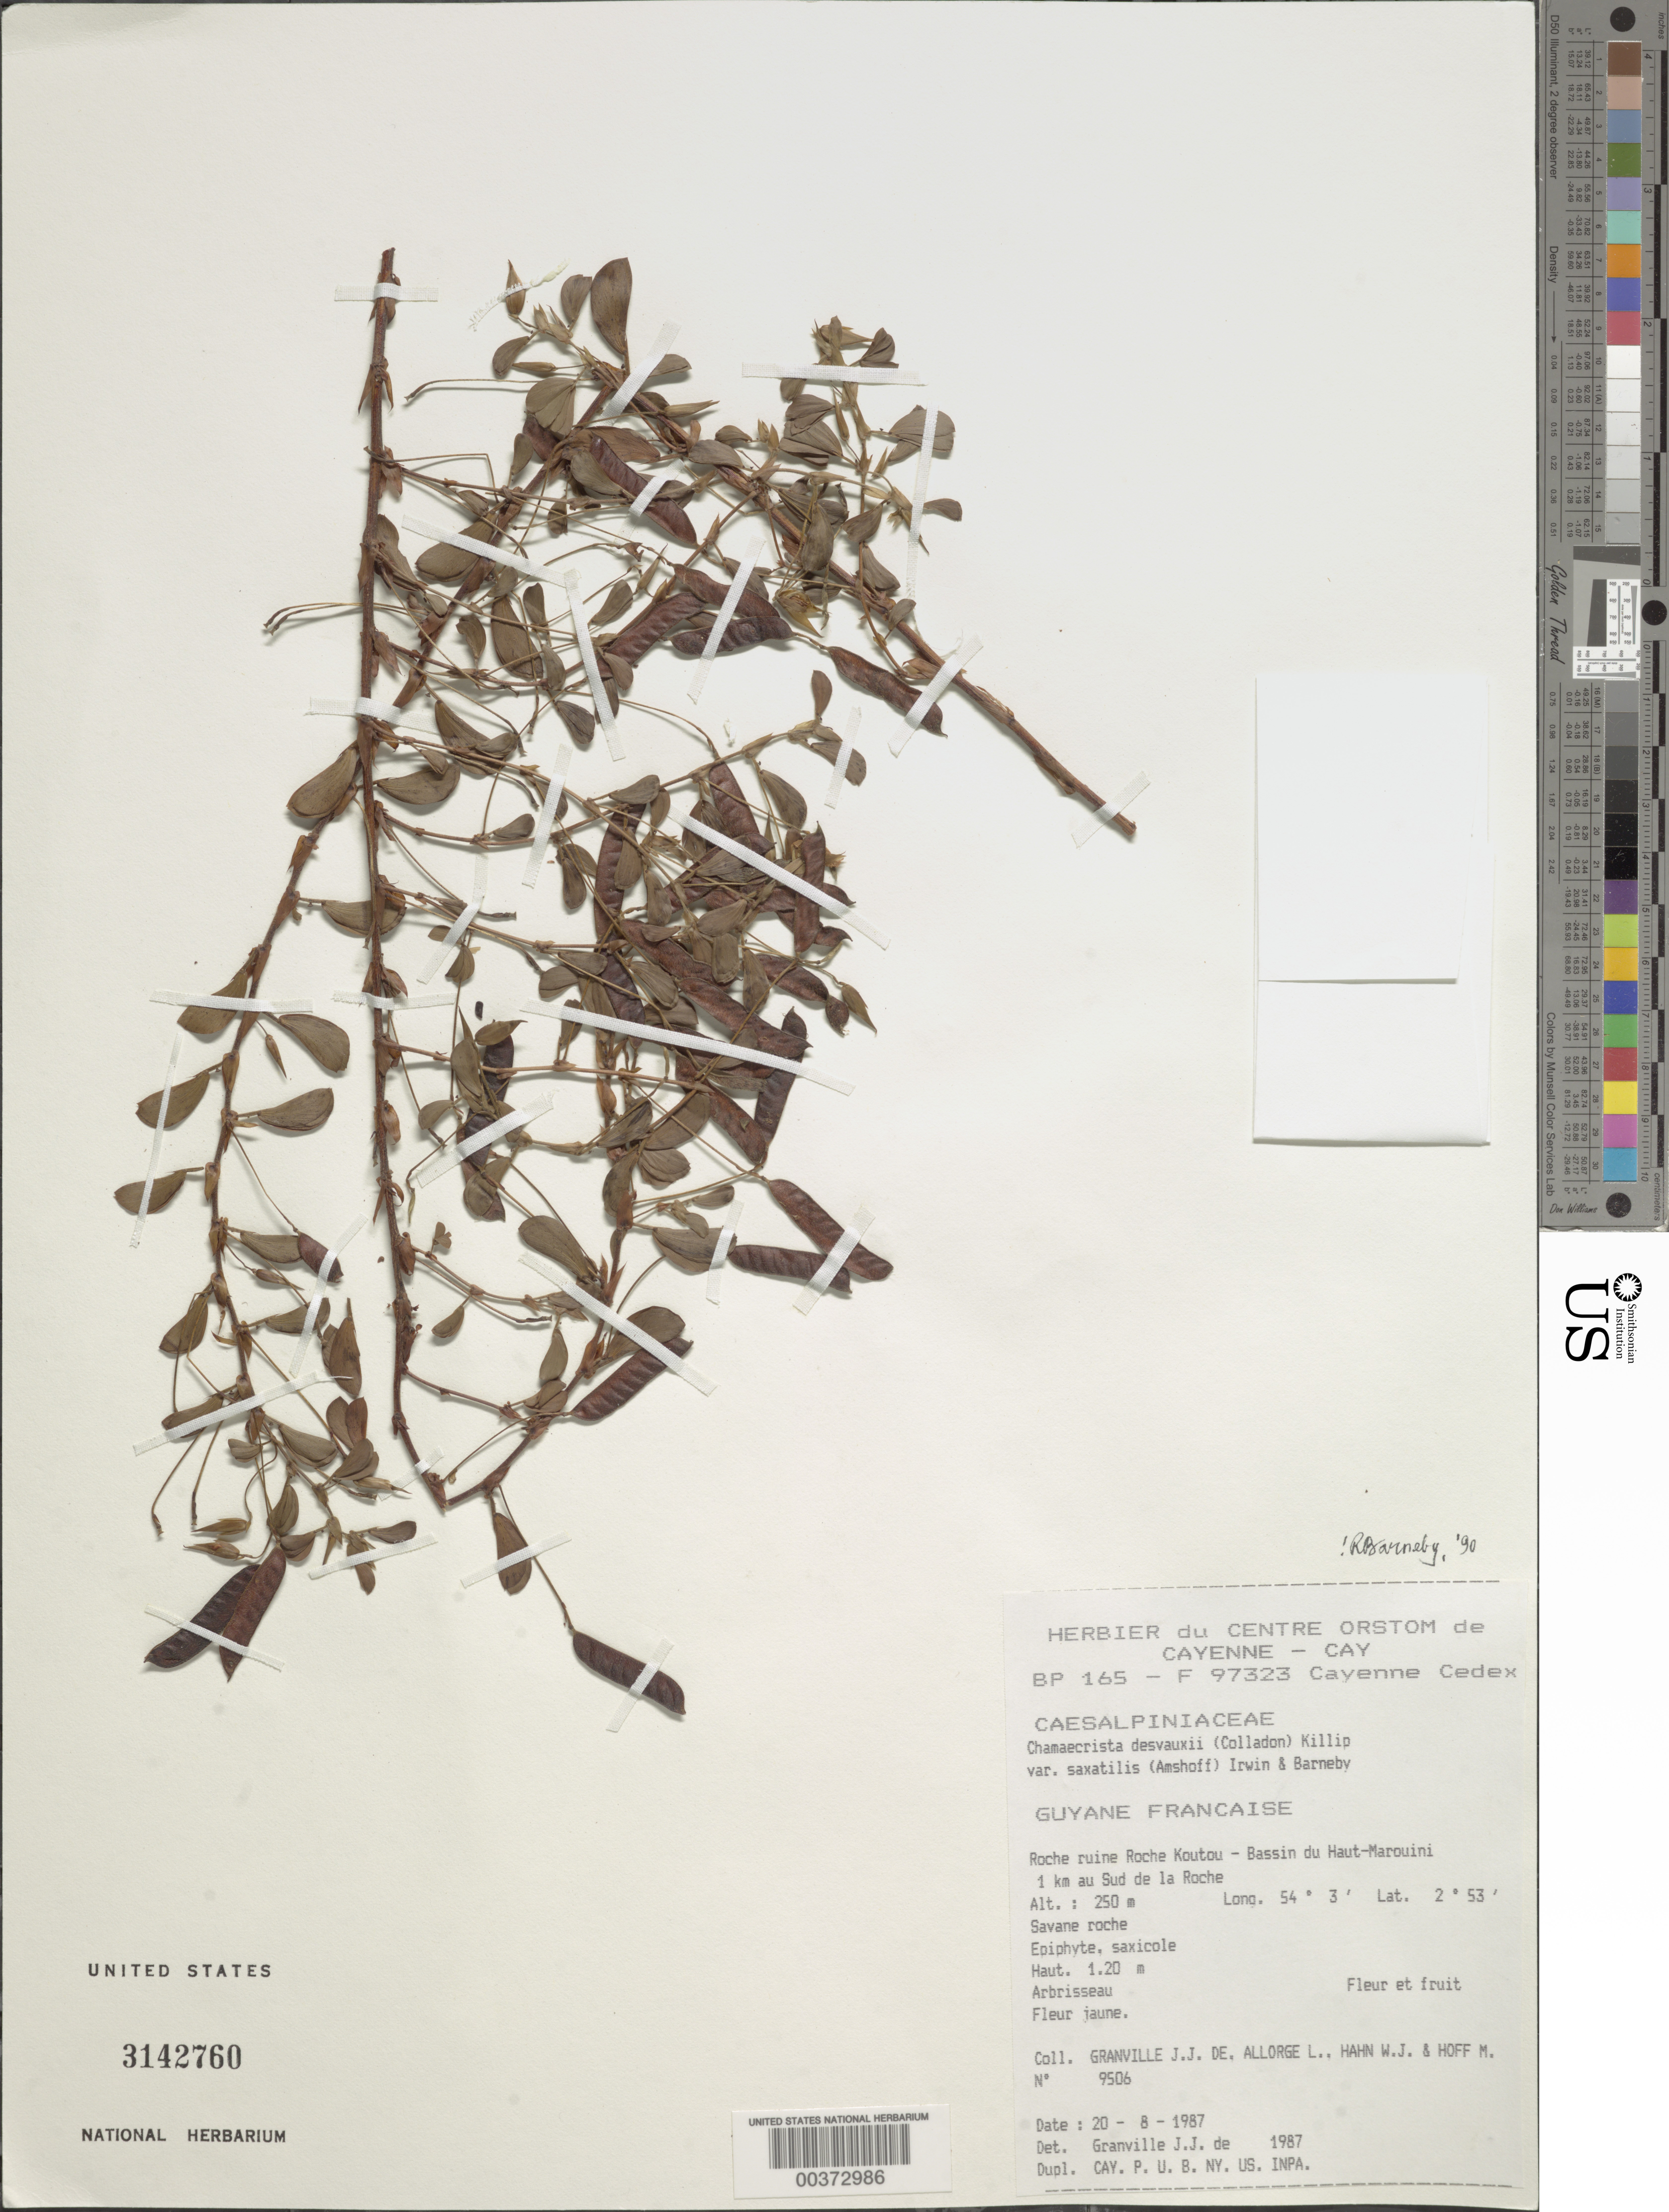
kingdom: Plantae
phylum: Tracheophyta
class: Magnoliopsida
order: Fabales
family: Fabaceae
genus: Chamaecrista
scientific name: Chamaecrista desvauxii var. saxatilis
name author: (Amshoff) H.S. Irwin & Barneby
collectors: J.-J. de Granville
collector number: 9506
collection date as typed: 20 Aug 1987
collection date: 1987-08-20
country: French Guiana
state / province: Saint-Laurent-du-Maroni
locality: Roche ruine roche koutou - bassin du haut-marouini, 1 km au sud de la roche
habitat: Savane roche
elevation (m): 250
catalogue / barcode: US 3142760